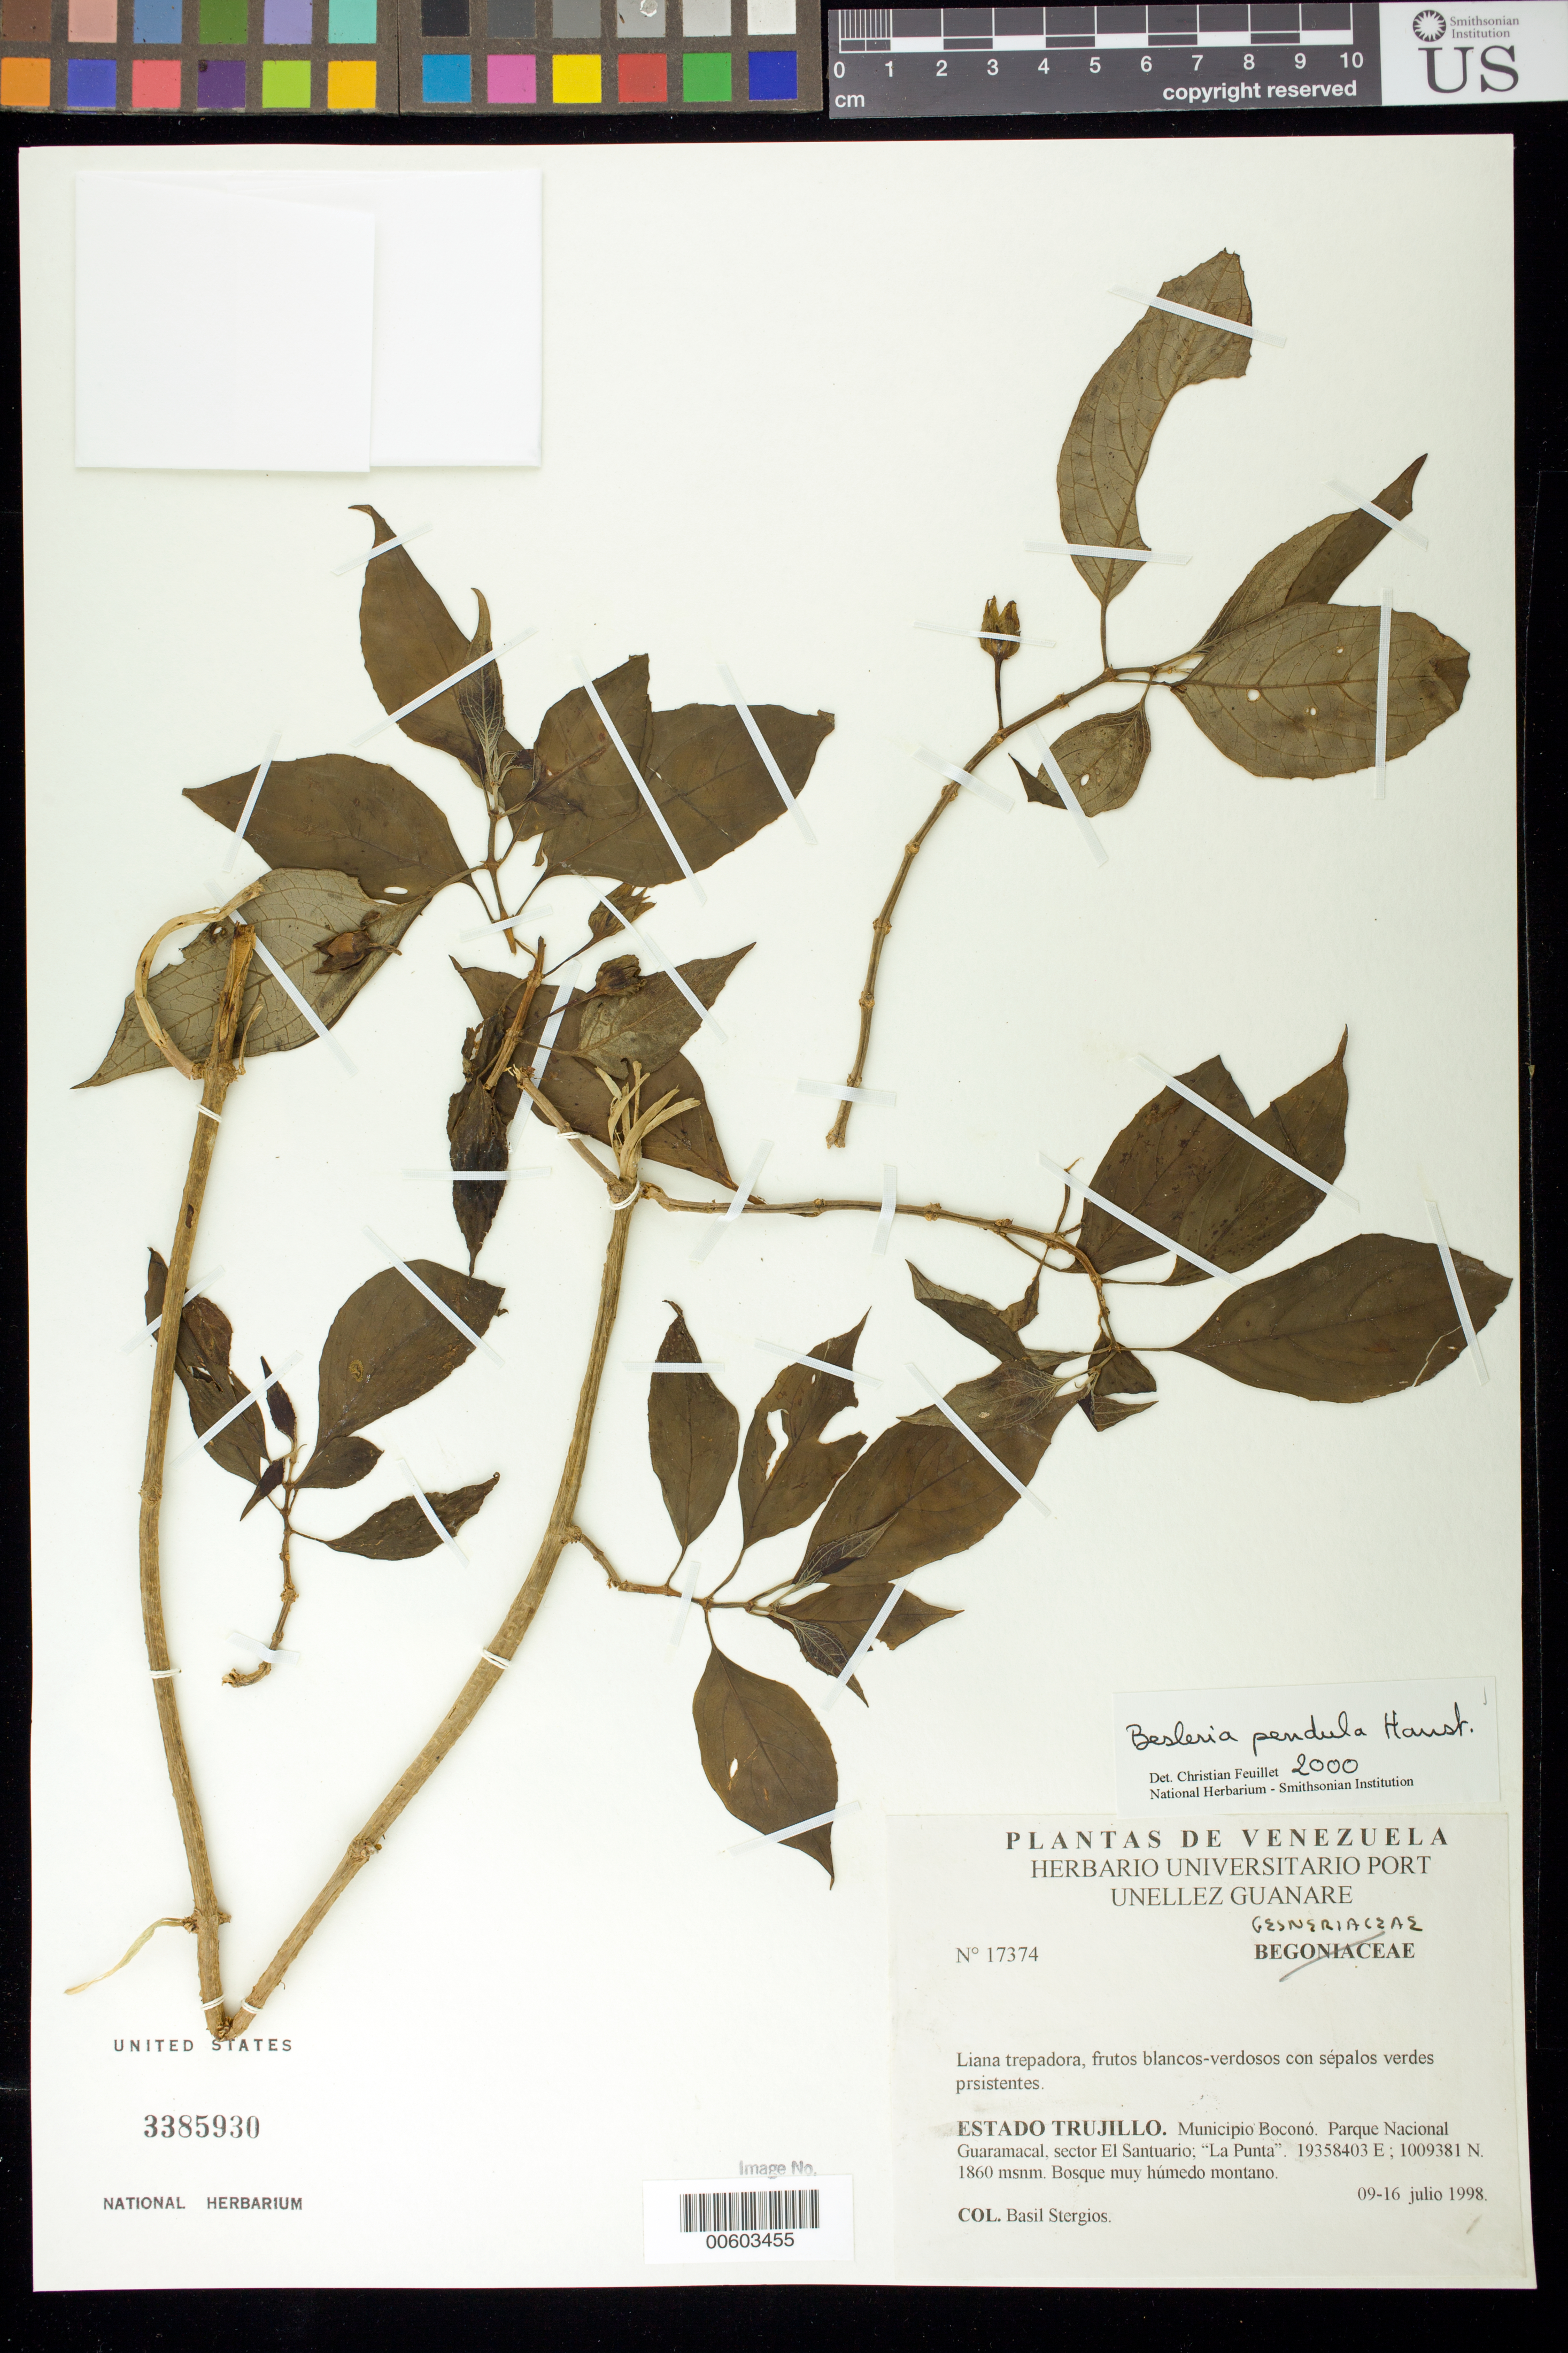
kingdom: Plantae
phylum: Tracheophyta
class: Magnoliopsida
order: Lamiales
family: Gesneriaceae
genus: Besleria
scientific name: Besleria pendula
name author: Hanst.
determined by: Feuillet, C.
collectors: B. G. Stergios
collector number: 17374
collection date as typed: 9-16 Jul 1998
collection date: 1998-07-09/1998-07-16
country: Venezuela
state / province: Trujillo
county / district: Boconó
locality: Parque Nacional Guaramacal, Sector El Santuario, La Punta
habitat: Bosque muy húmedo montano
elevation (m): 1860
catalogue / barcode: US 3385930